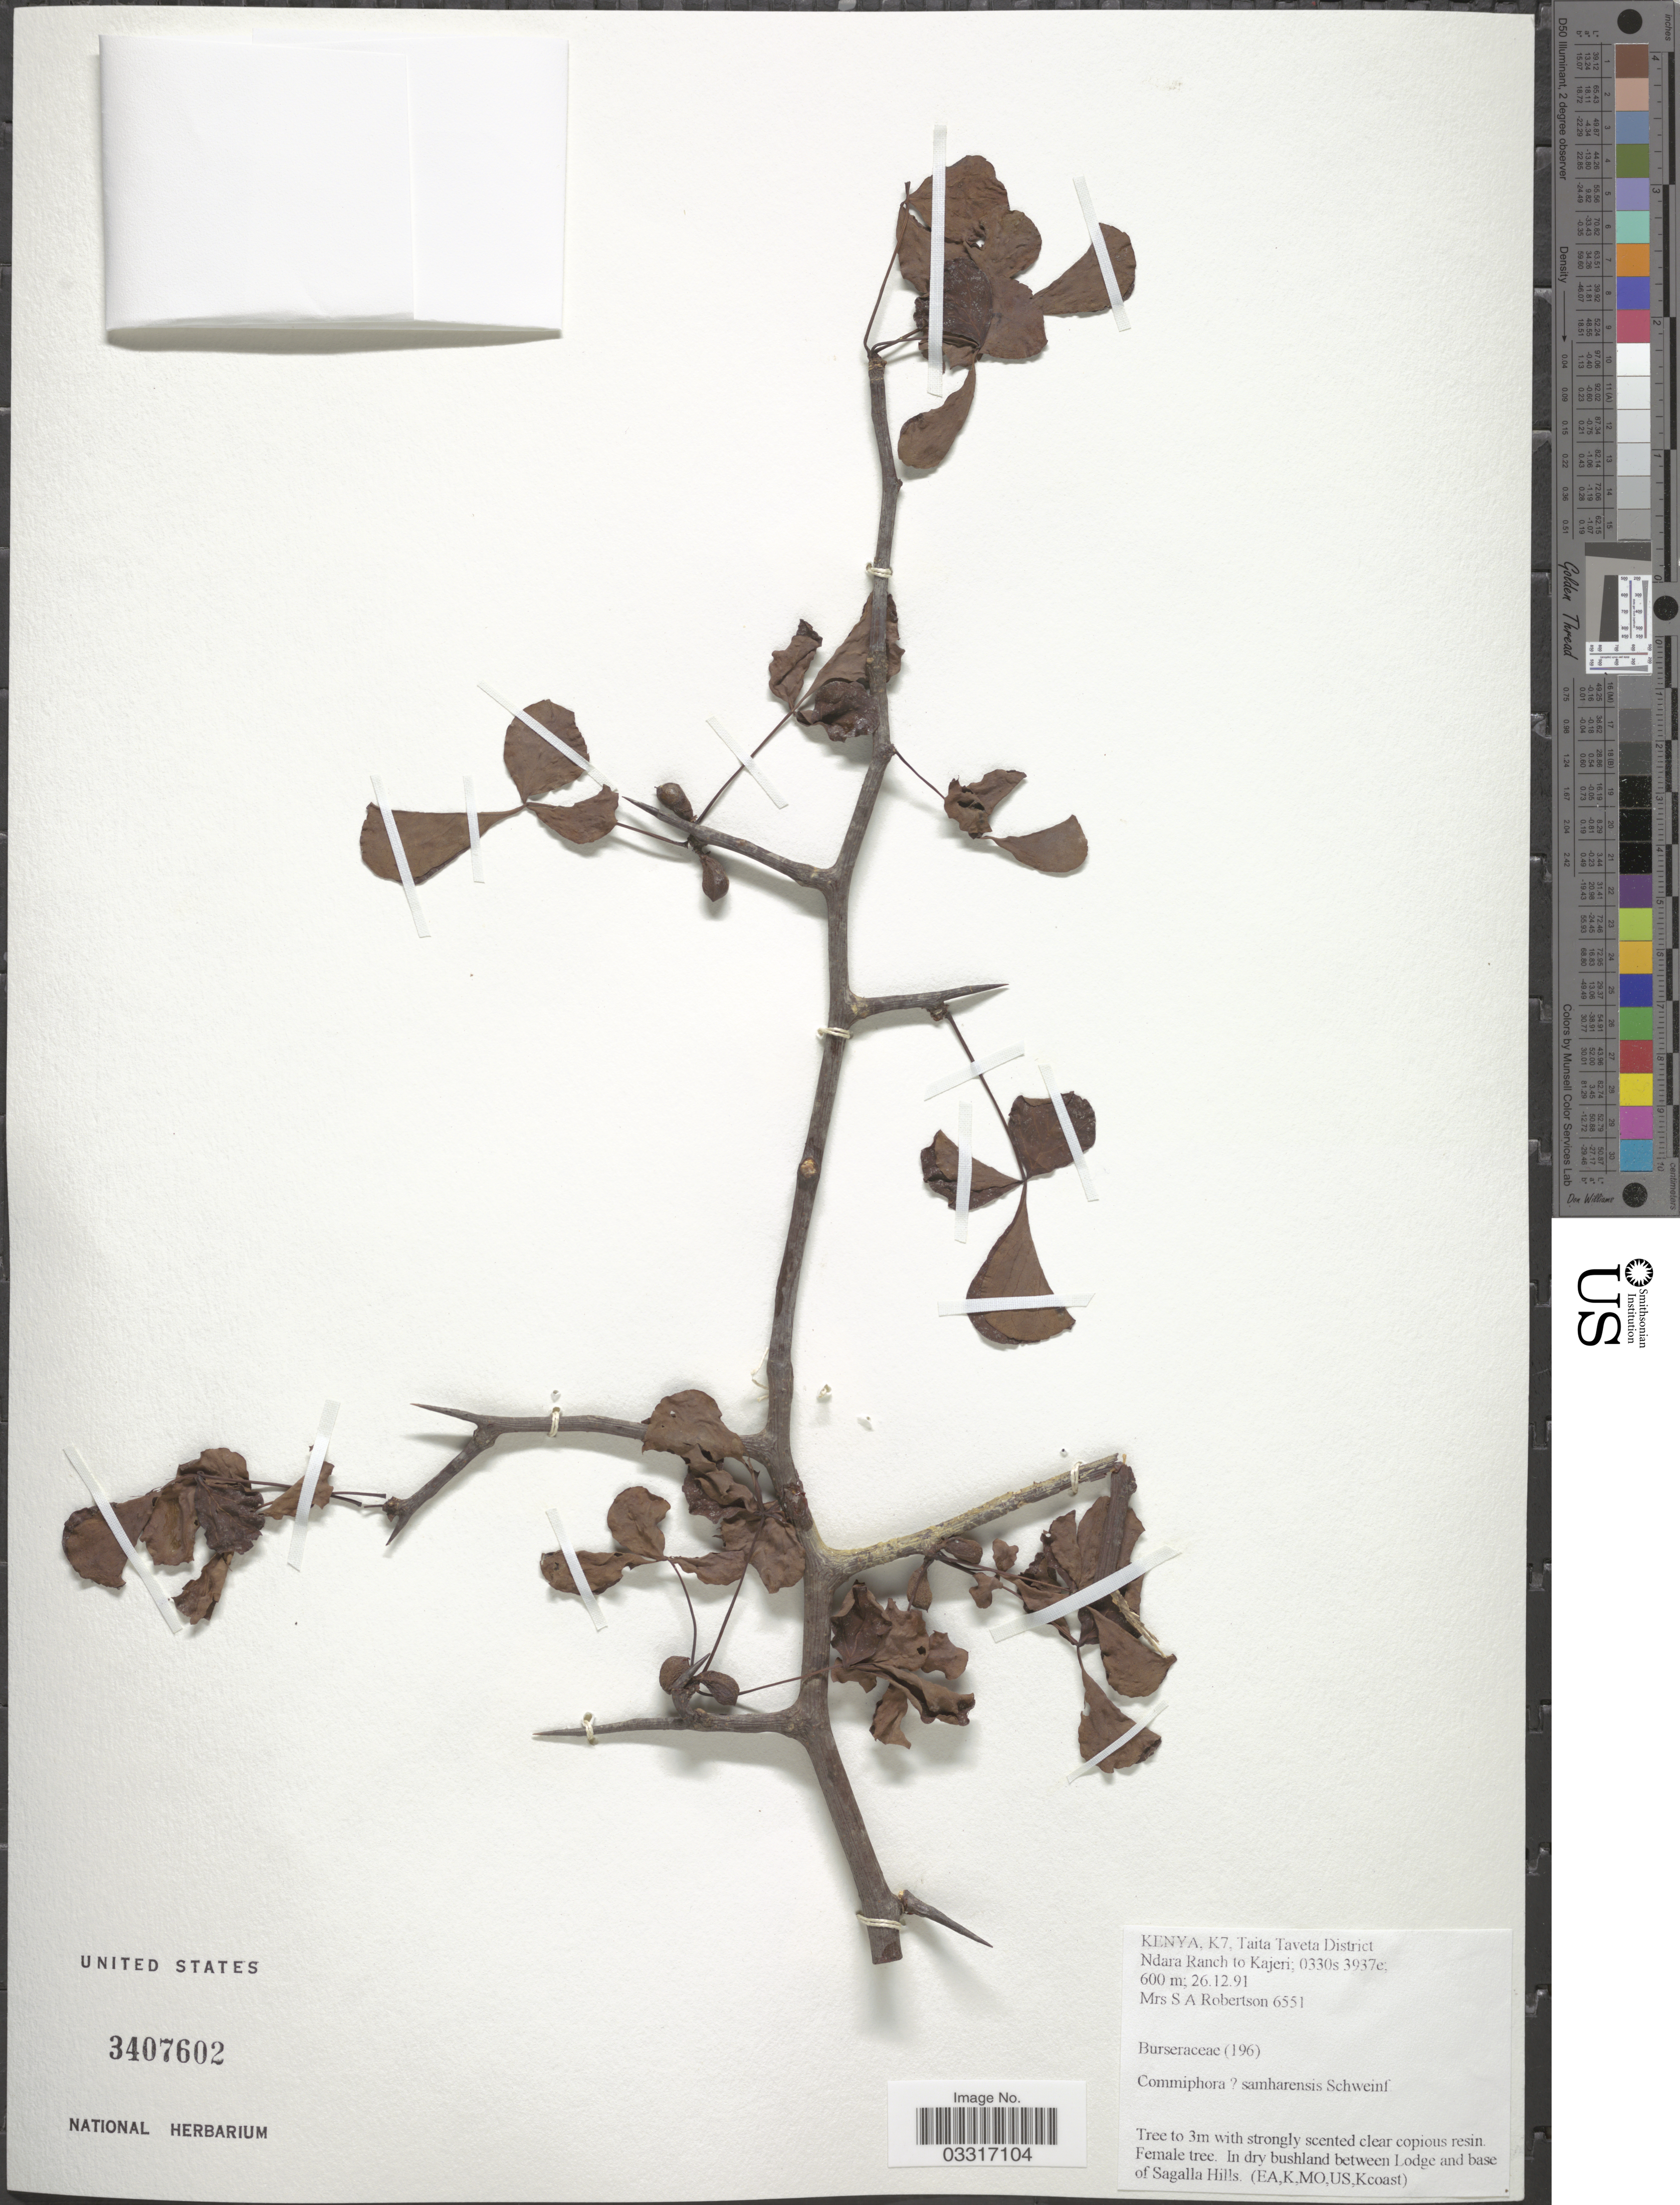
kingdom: Plantae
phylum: Tracheophyta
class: Magnoliopsida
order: Sapindales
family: Burseraceae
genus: Commiphora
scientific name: Commiphora sp.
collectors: S. Robertson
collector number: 6551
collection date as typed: Transcribed d/m/y: 26/12/91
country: Kenya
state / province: Taita Taveta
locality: K7, Taita Taveta District. Ndara Ranch to Kajeri.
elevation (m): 600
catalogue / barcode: US 3407602